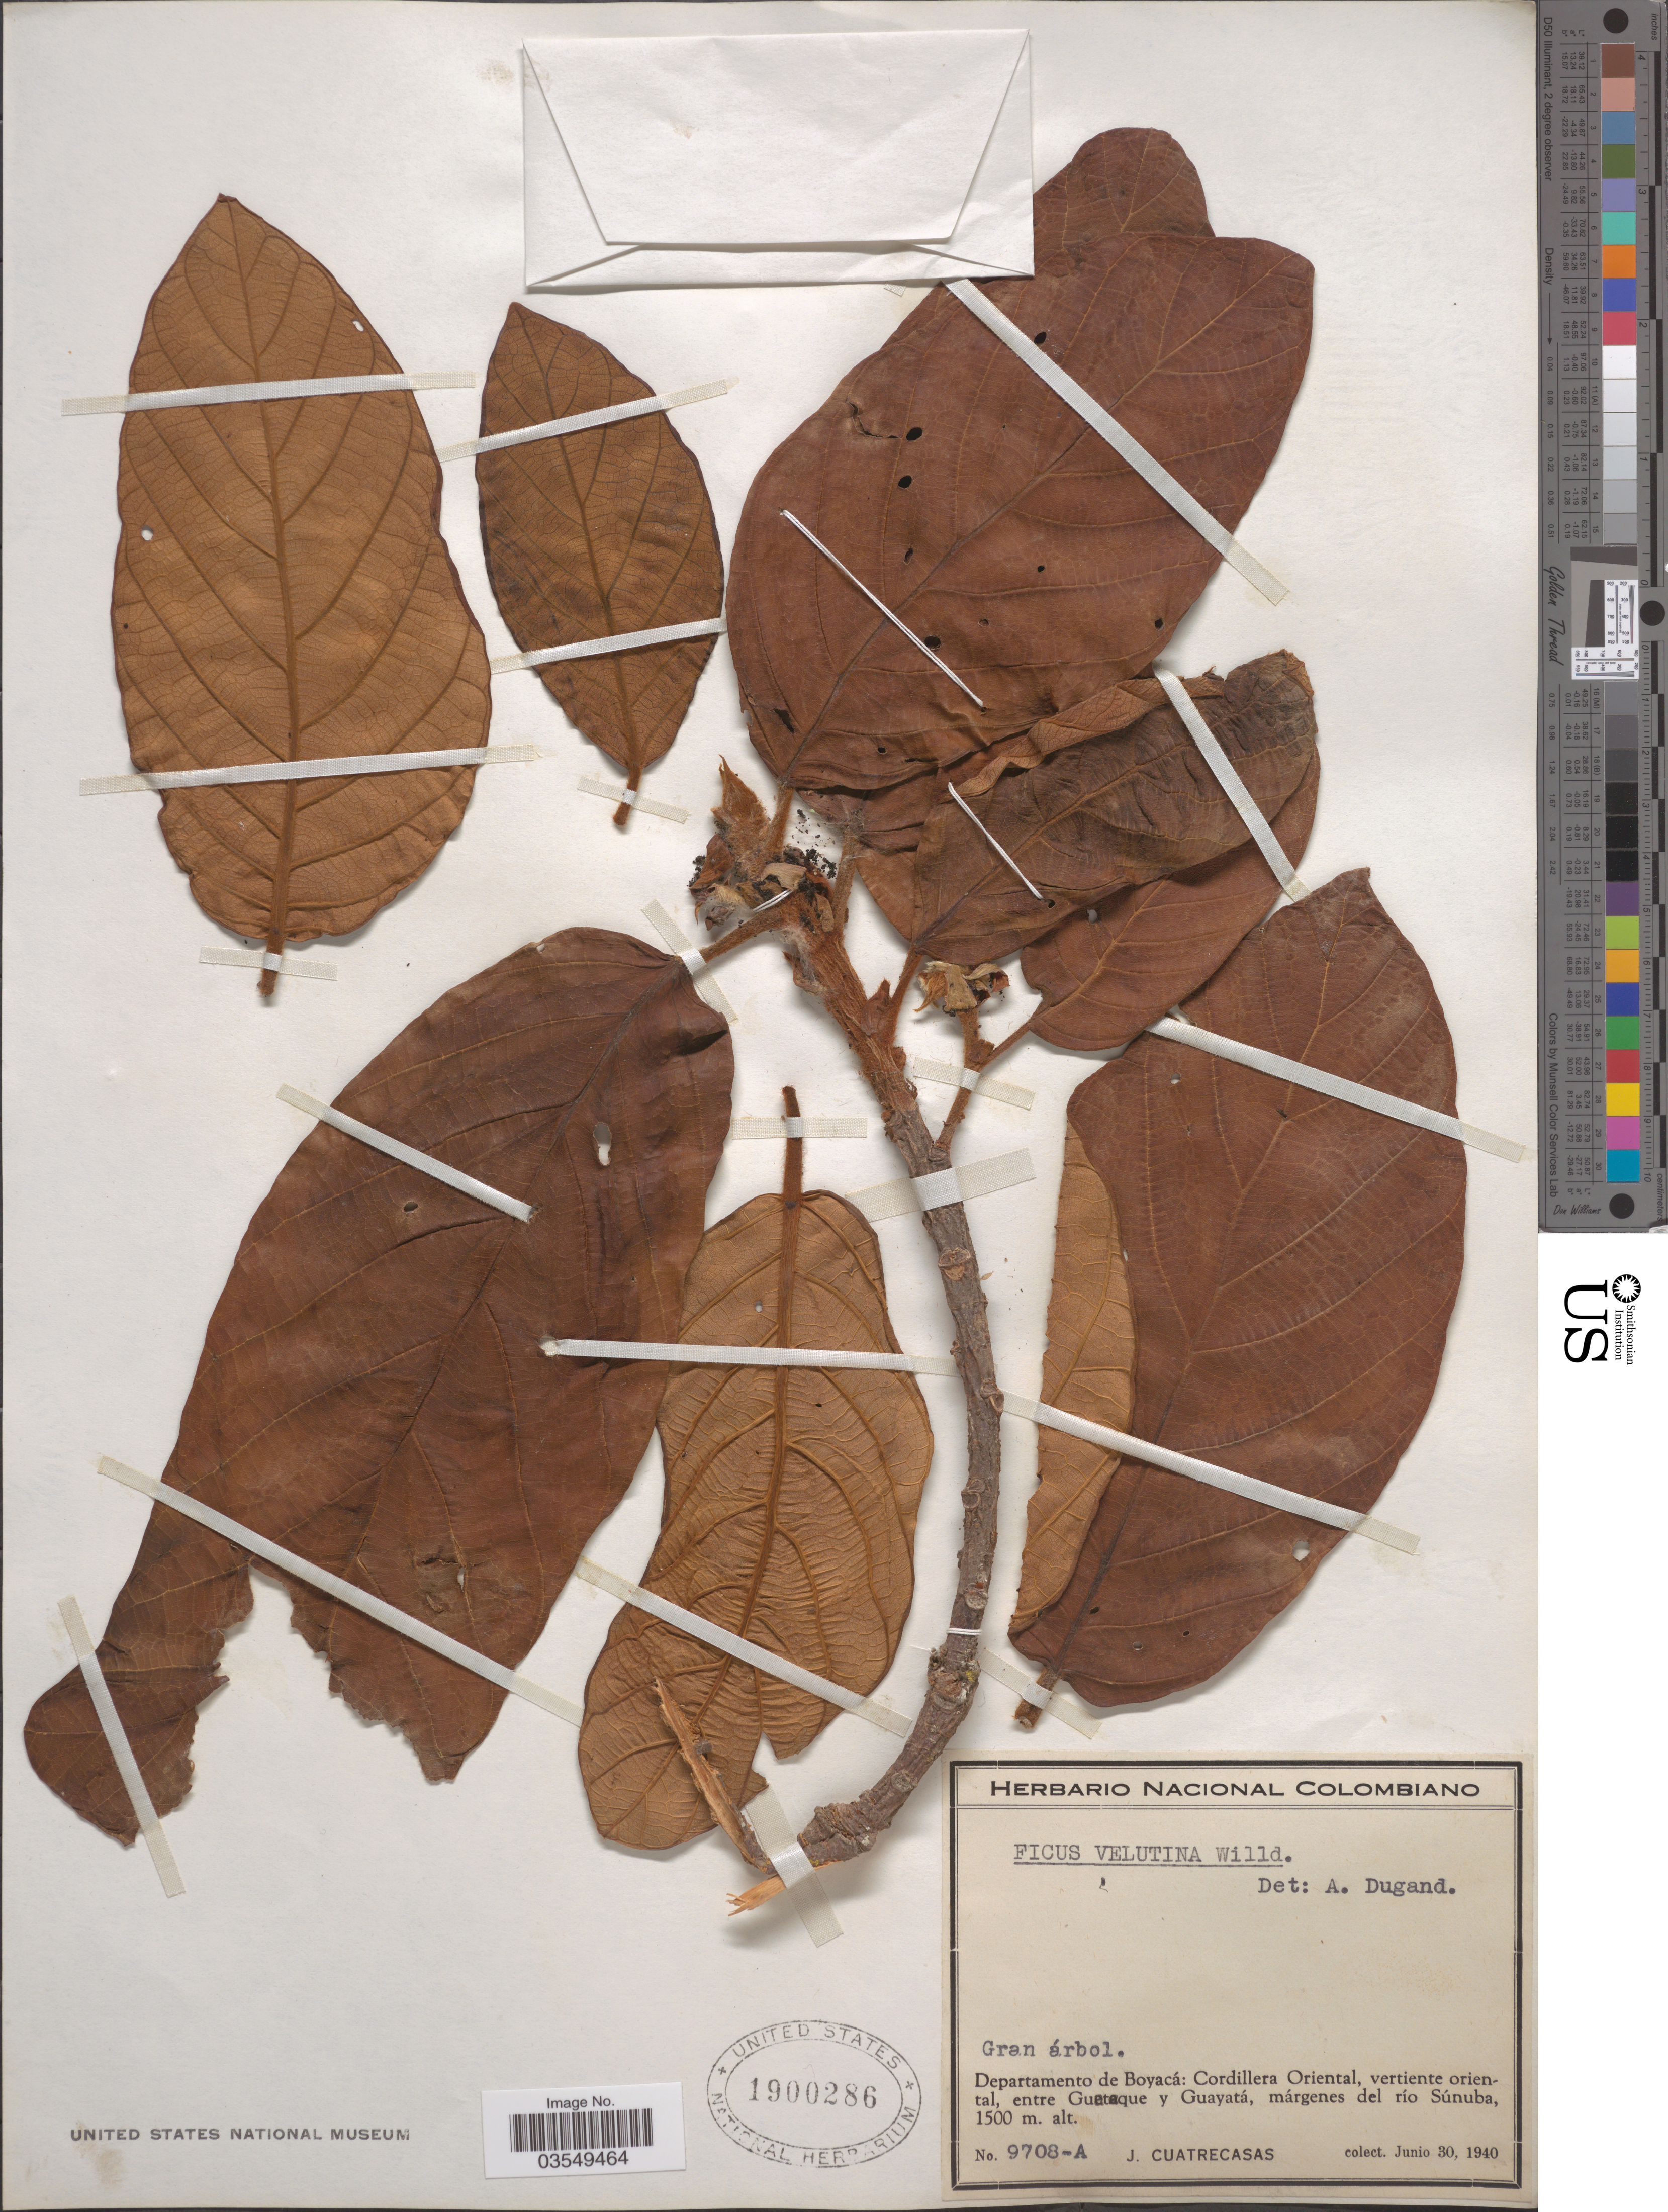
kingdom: Plantae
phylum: Tracheophyta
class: Magnoliopsida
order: Rosales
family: Moraceae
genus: Ficus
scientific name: Ficus velutina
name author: Humb. & Bonpl. ex Willd.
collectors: J. Cuatrecasas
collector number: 9708-A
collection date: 1940-06-30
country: Colombia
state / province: Boyacá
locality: Departamento de Boyacá: Cordillera oriental, vertiente oriental, entre Gu!t!que y Guayatá, márgenes del río Súnuba.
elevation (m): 1500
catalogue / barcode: US 1900286